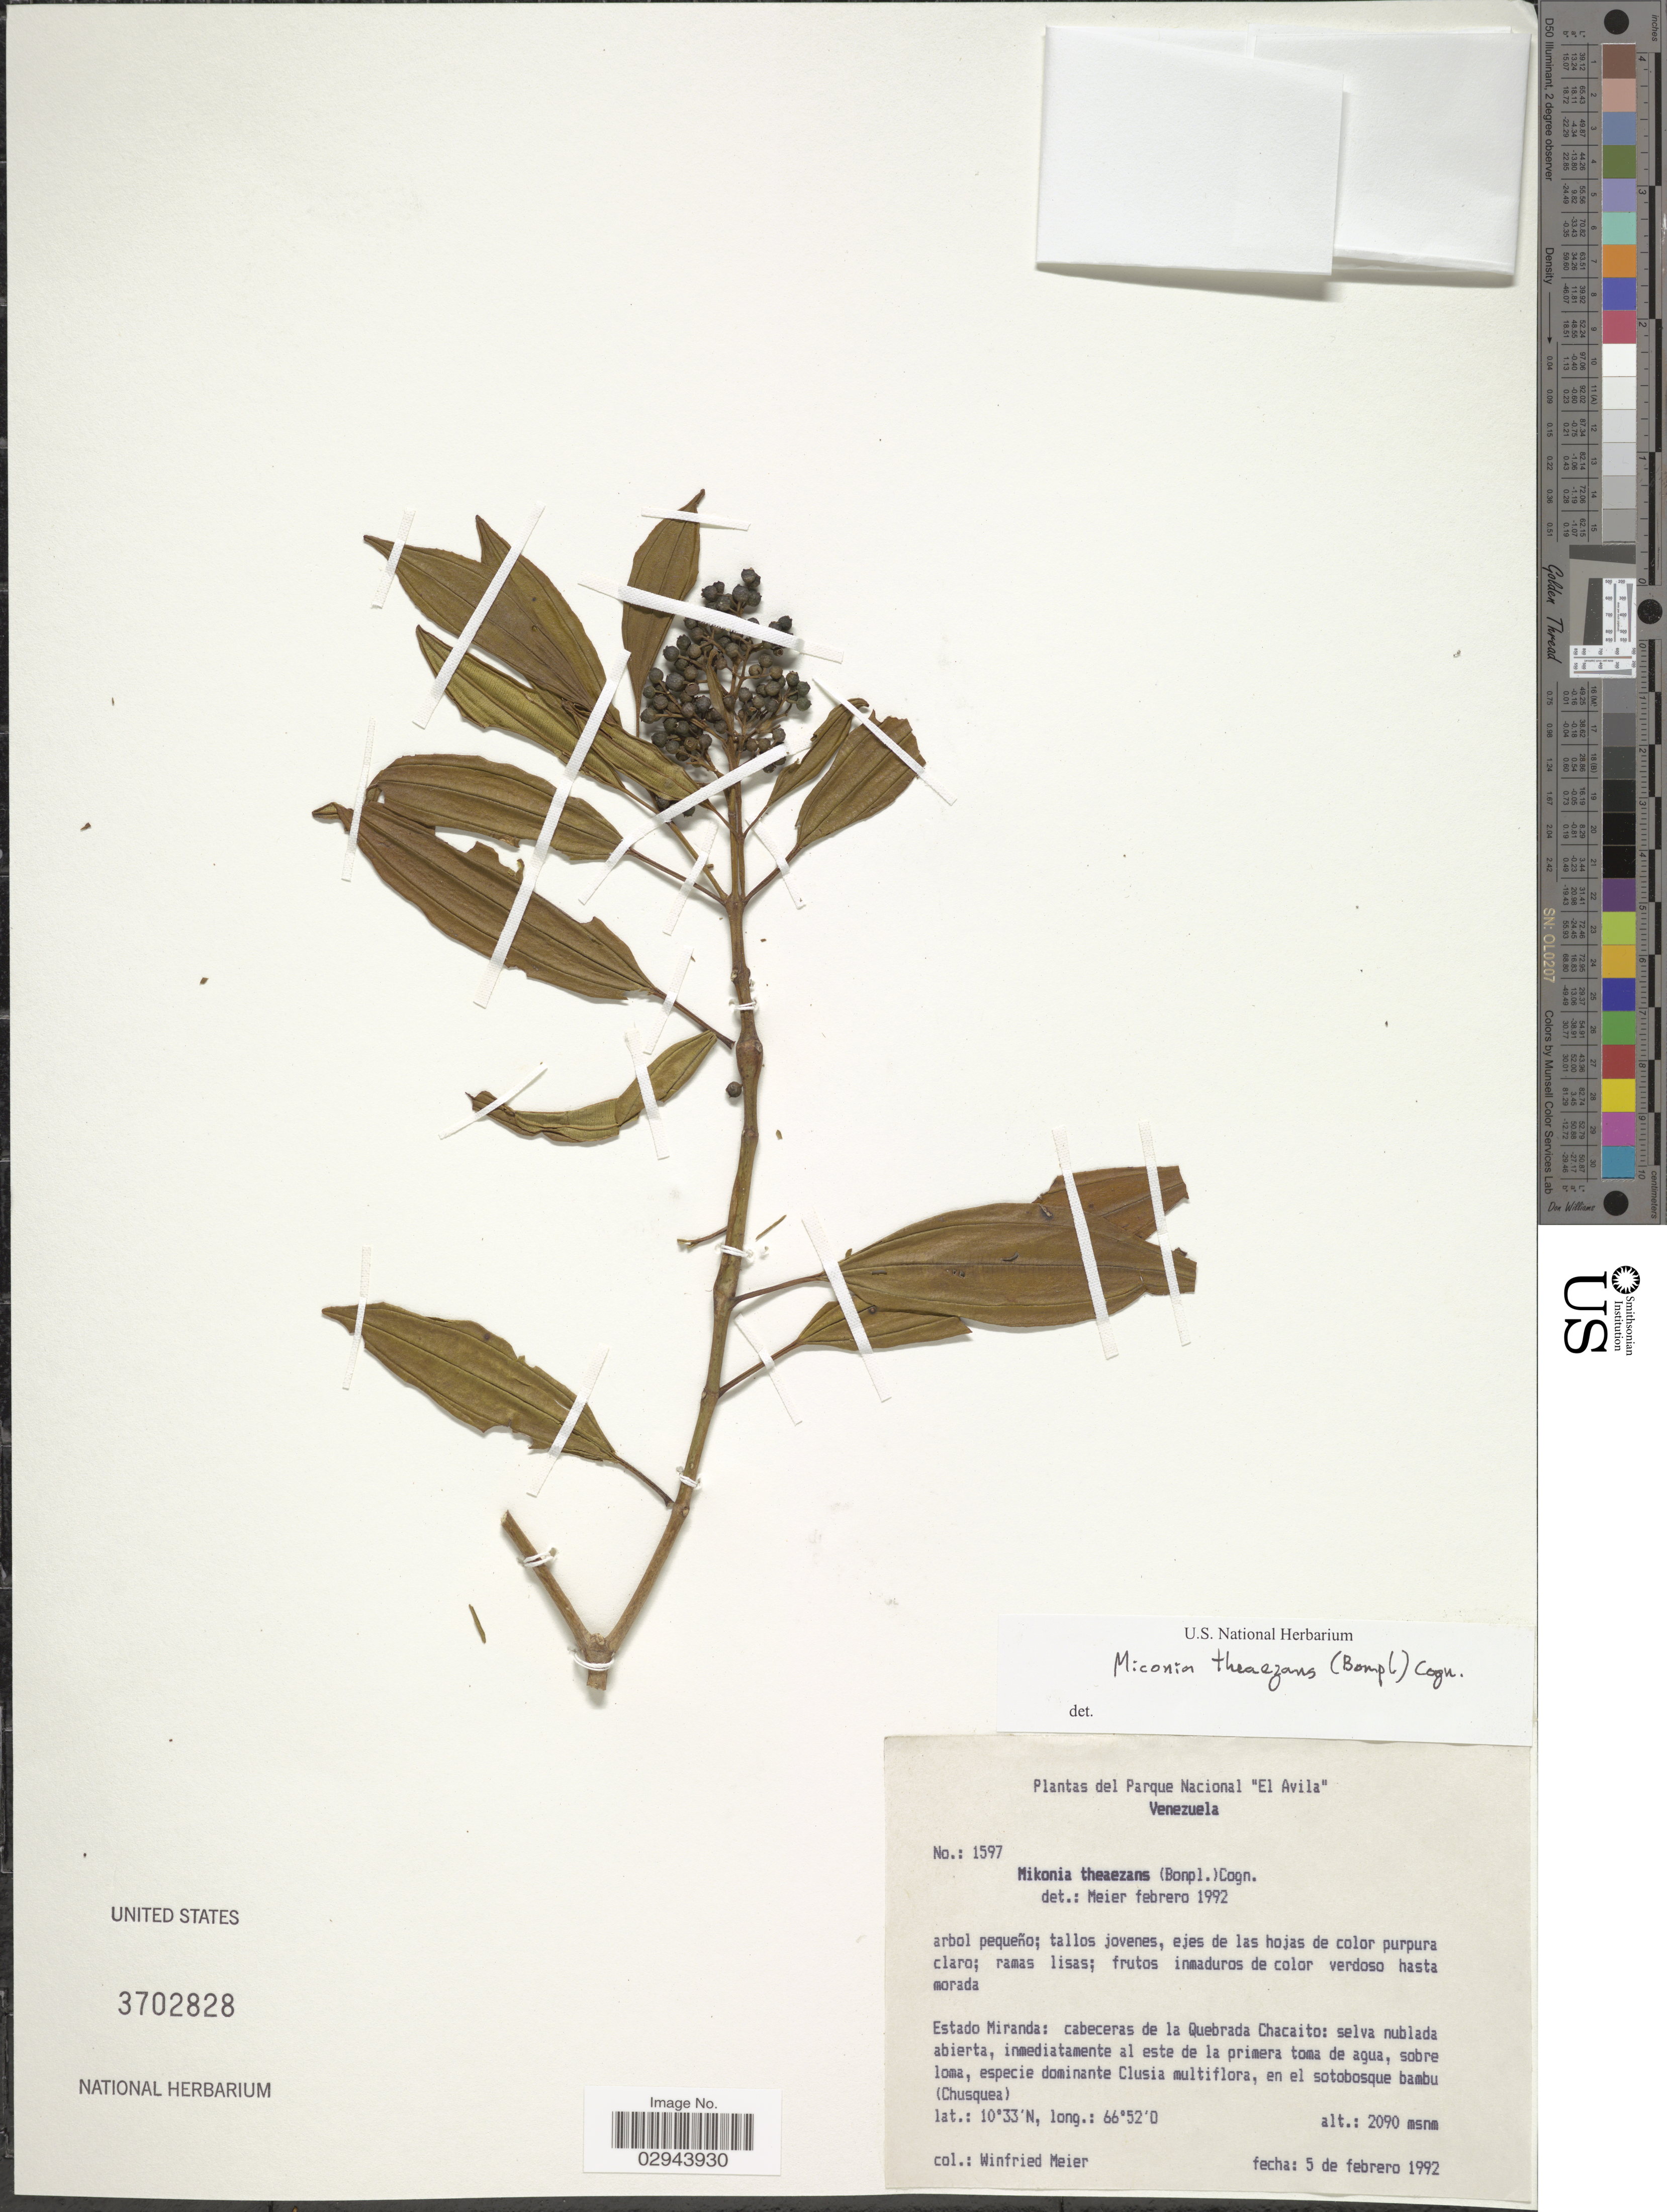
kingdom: Plantae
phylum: Tracheophyta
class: Magnoliopsida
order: Myrtales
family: Melastomataceae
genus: Miconia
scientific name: Miconia theizans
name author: (Bonpl.) Cogn.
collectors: W. Meier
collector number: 1597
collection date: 1992-02-05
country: Venezuela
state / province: Miranda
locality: Parque Nacional "El Avila", cabeceras de la Quebrada Chacaito, selva nublada.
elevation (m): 2090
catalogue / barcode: US 3702828